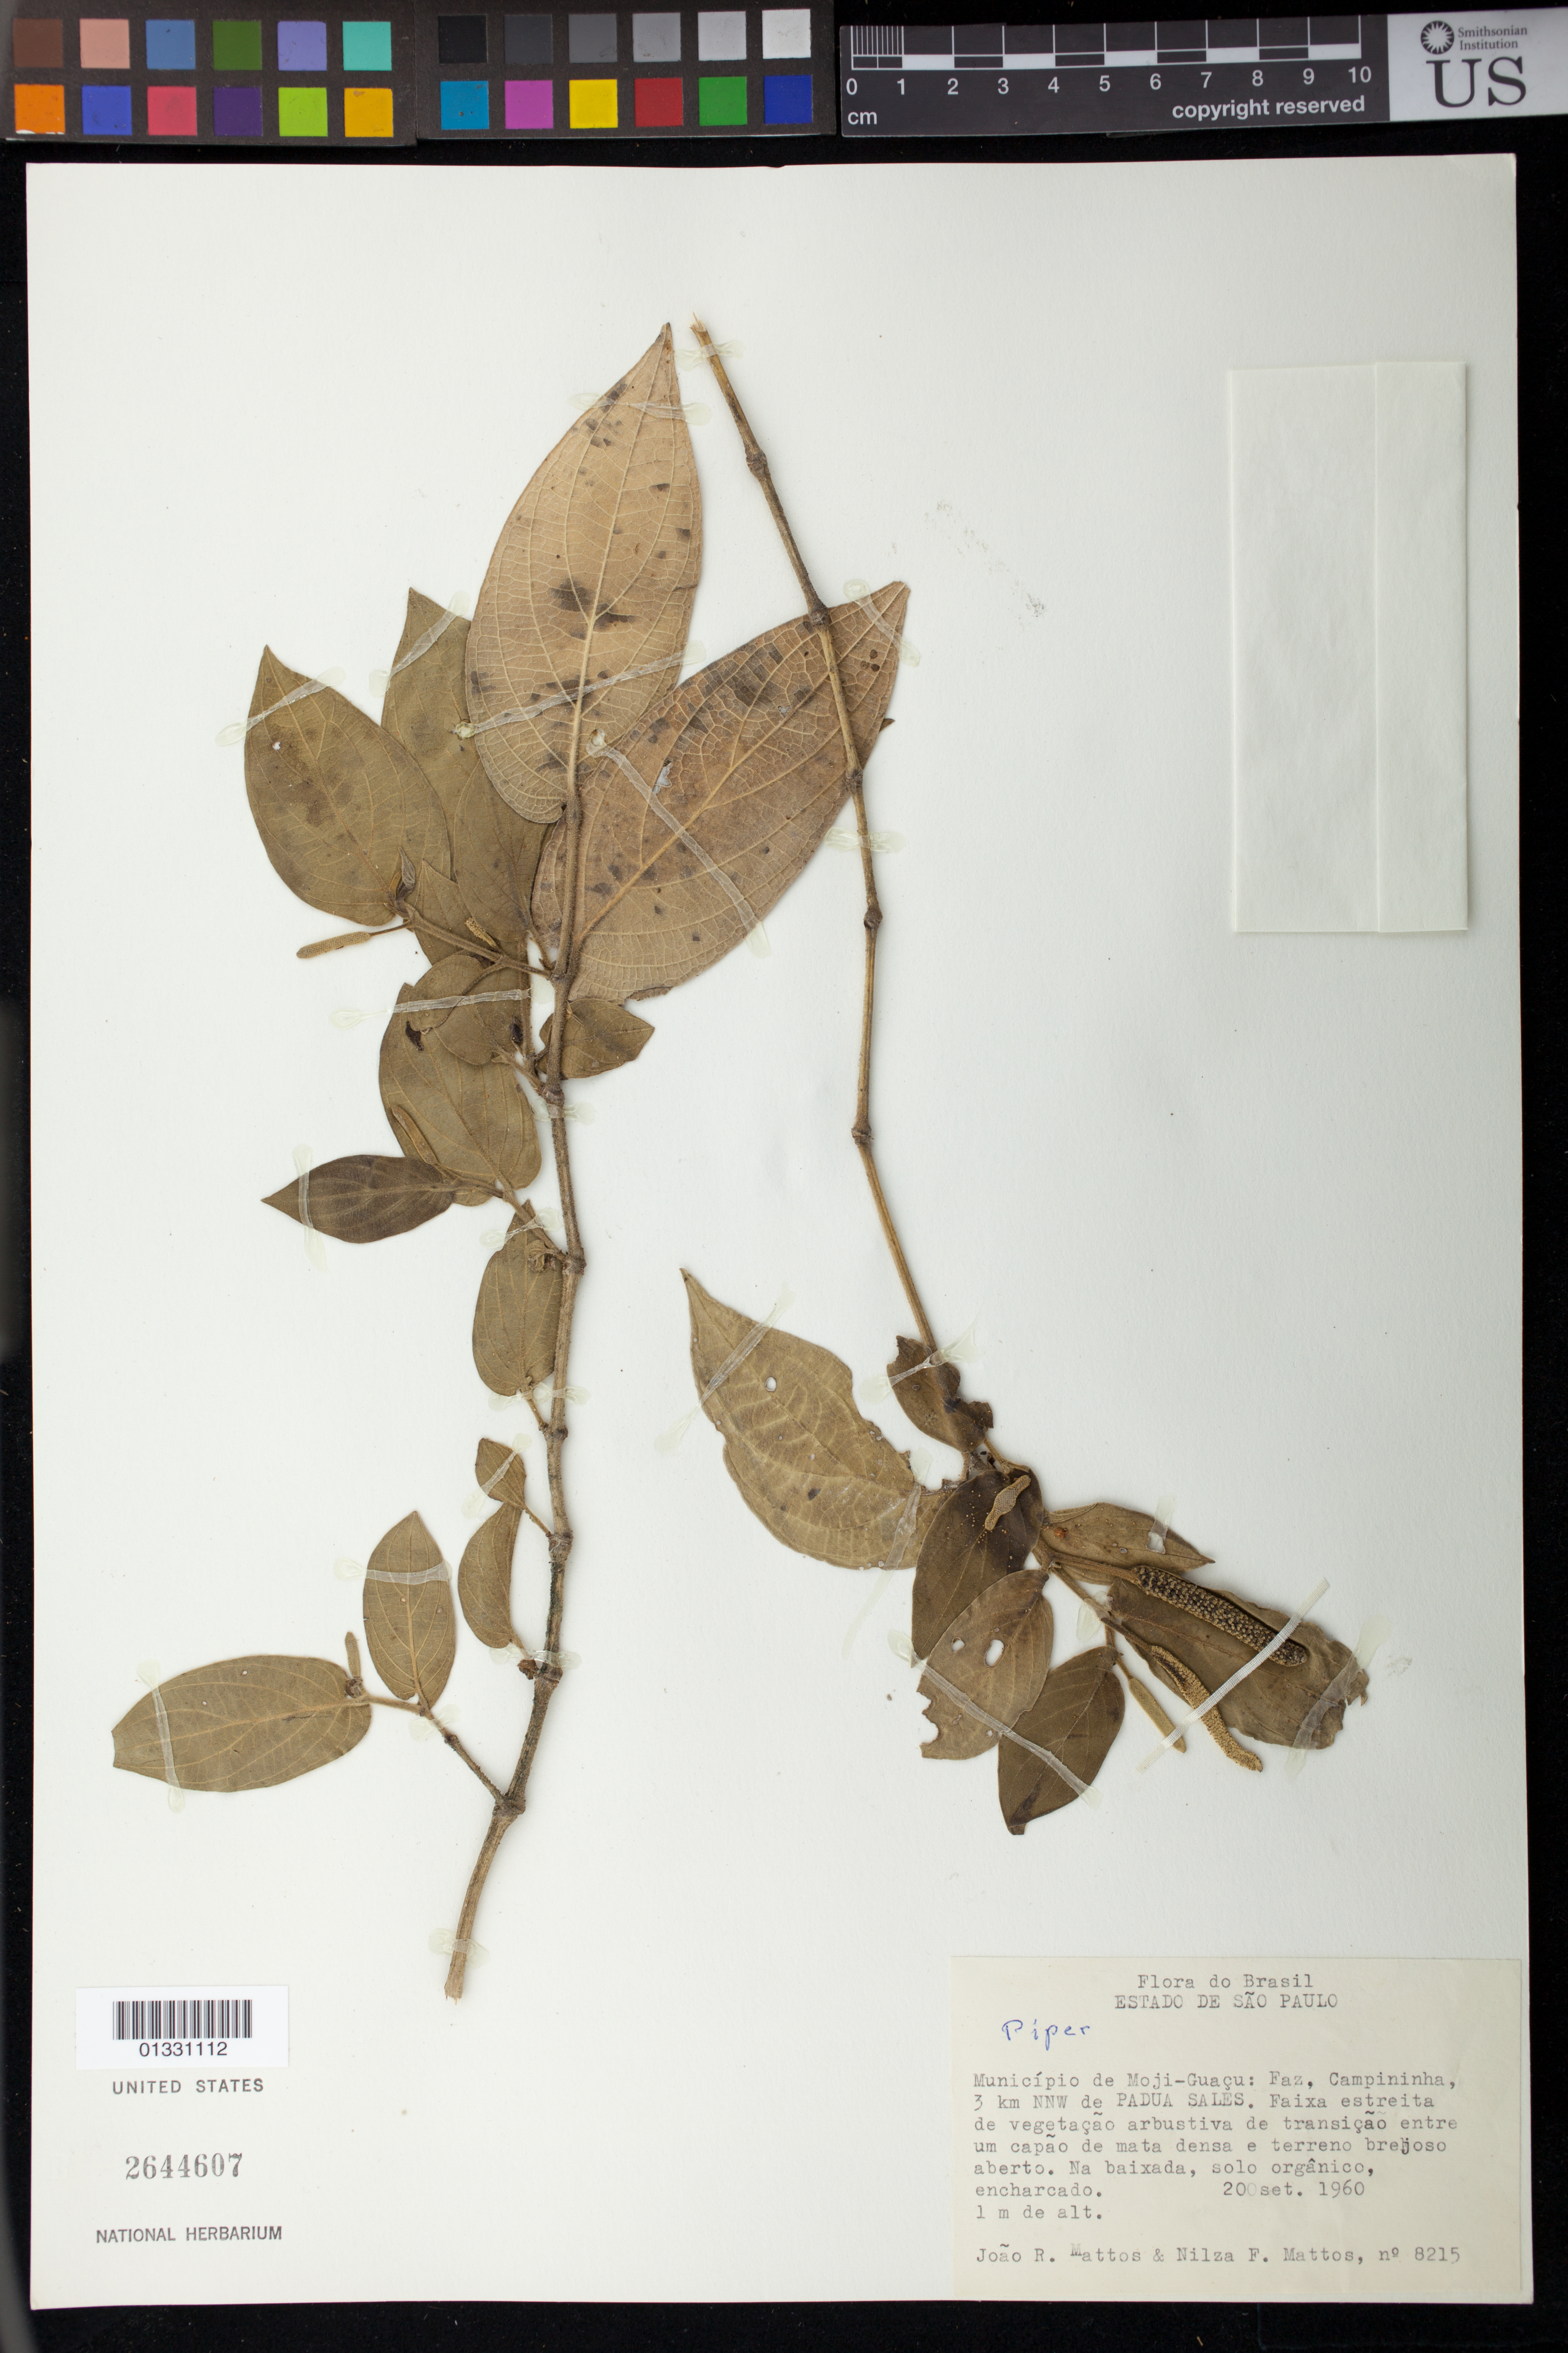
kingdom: Plantae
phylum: Tracheophyta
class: Magnoliopsida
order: Piperales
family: Piperaceae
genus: Piper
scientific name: Piper sp.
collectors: J. R. de Mattos & N. F. Mattos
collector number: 8215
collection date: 1960-09-20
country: Brazil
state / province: São Paulo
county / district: Mogi Guaçu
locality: Faz. Campinonha, 3km NNW de Padua Sales. Faixa estreita de vegetação arbustiva de transição entre um capão de mata densa e terreno brejoso aberto.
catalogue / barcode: US 2644607